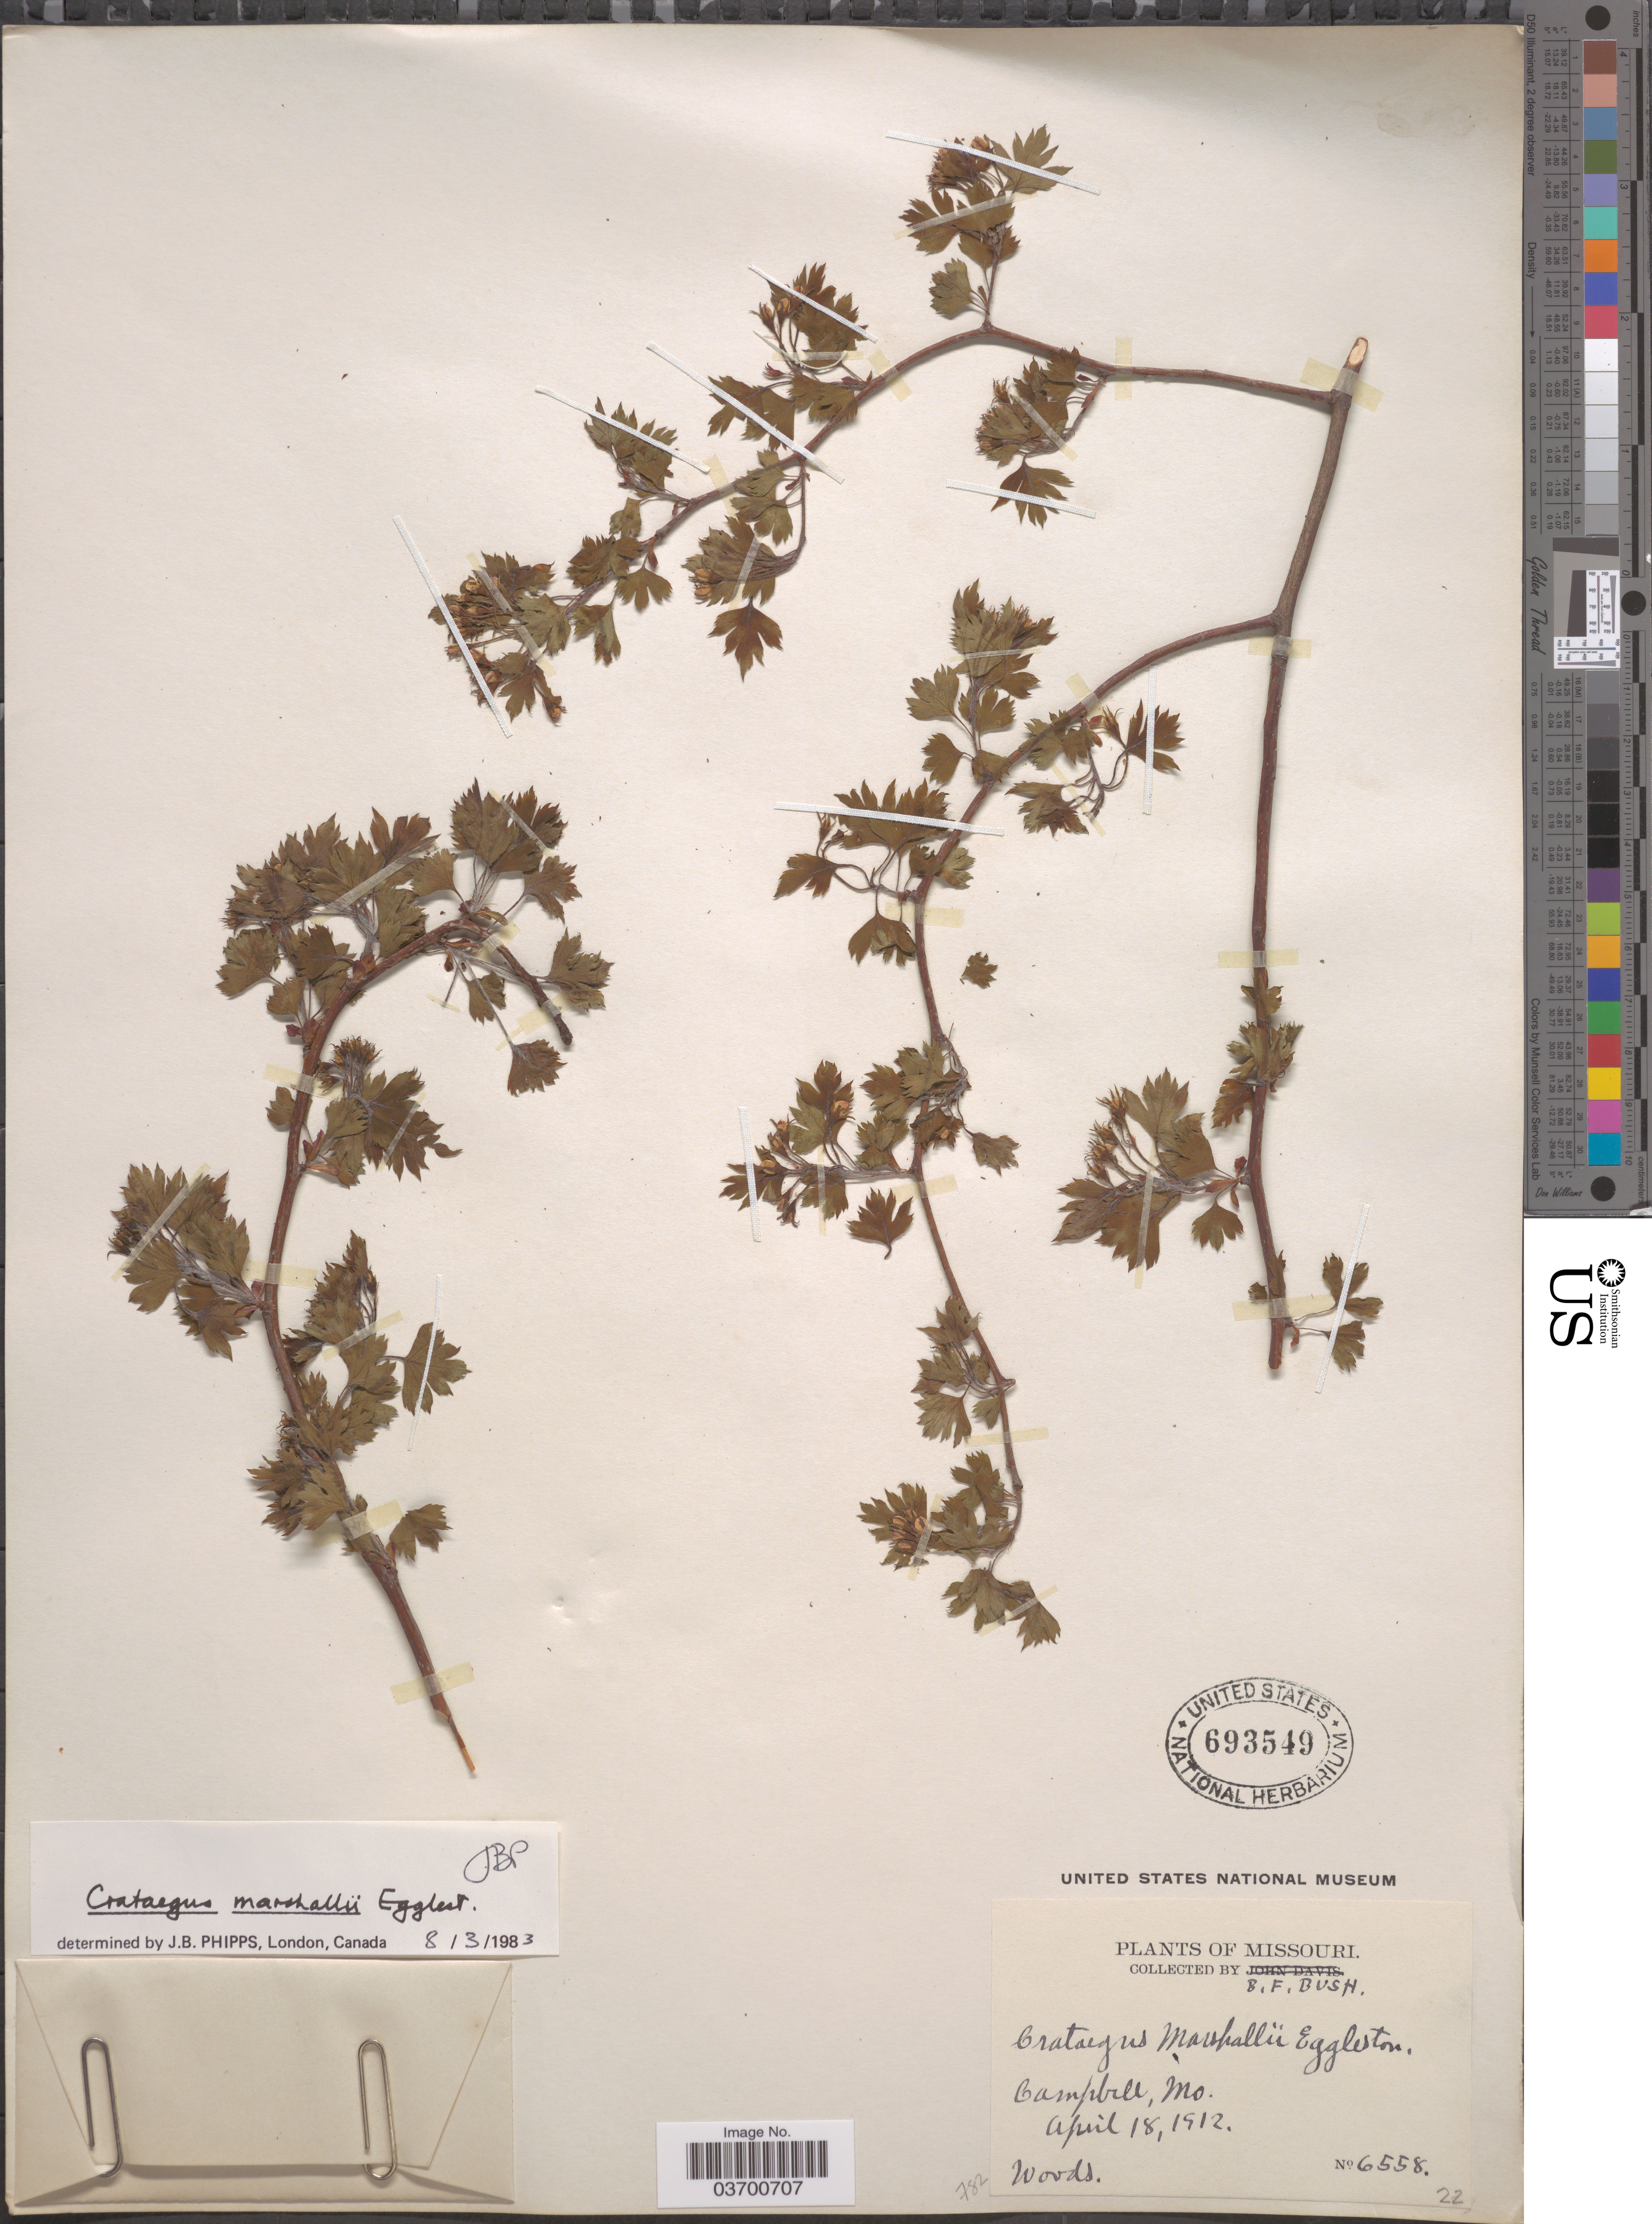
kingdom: Plantae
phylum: Tracheophyta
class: Magnoliopsida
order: Rosales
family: Rosaceae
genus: Crataegus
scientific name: Crataegus marshallii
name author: Eggl.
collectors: B. F. Bush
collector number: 6558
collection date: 1912-04-18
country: United States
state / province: Missouri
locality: Campbell.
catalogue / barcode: US 693549